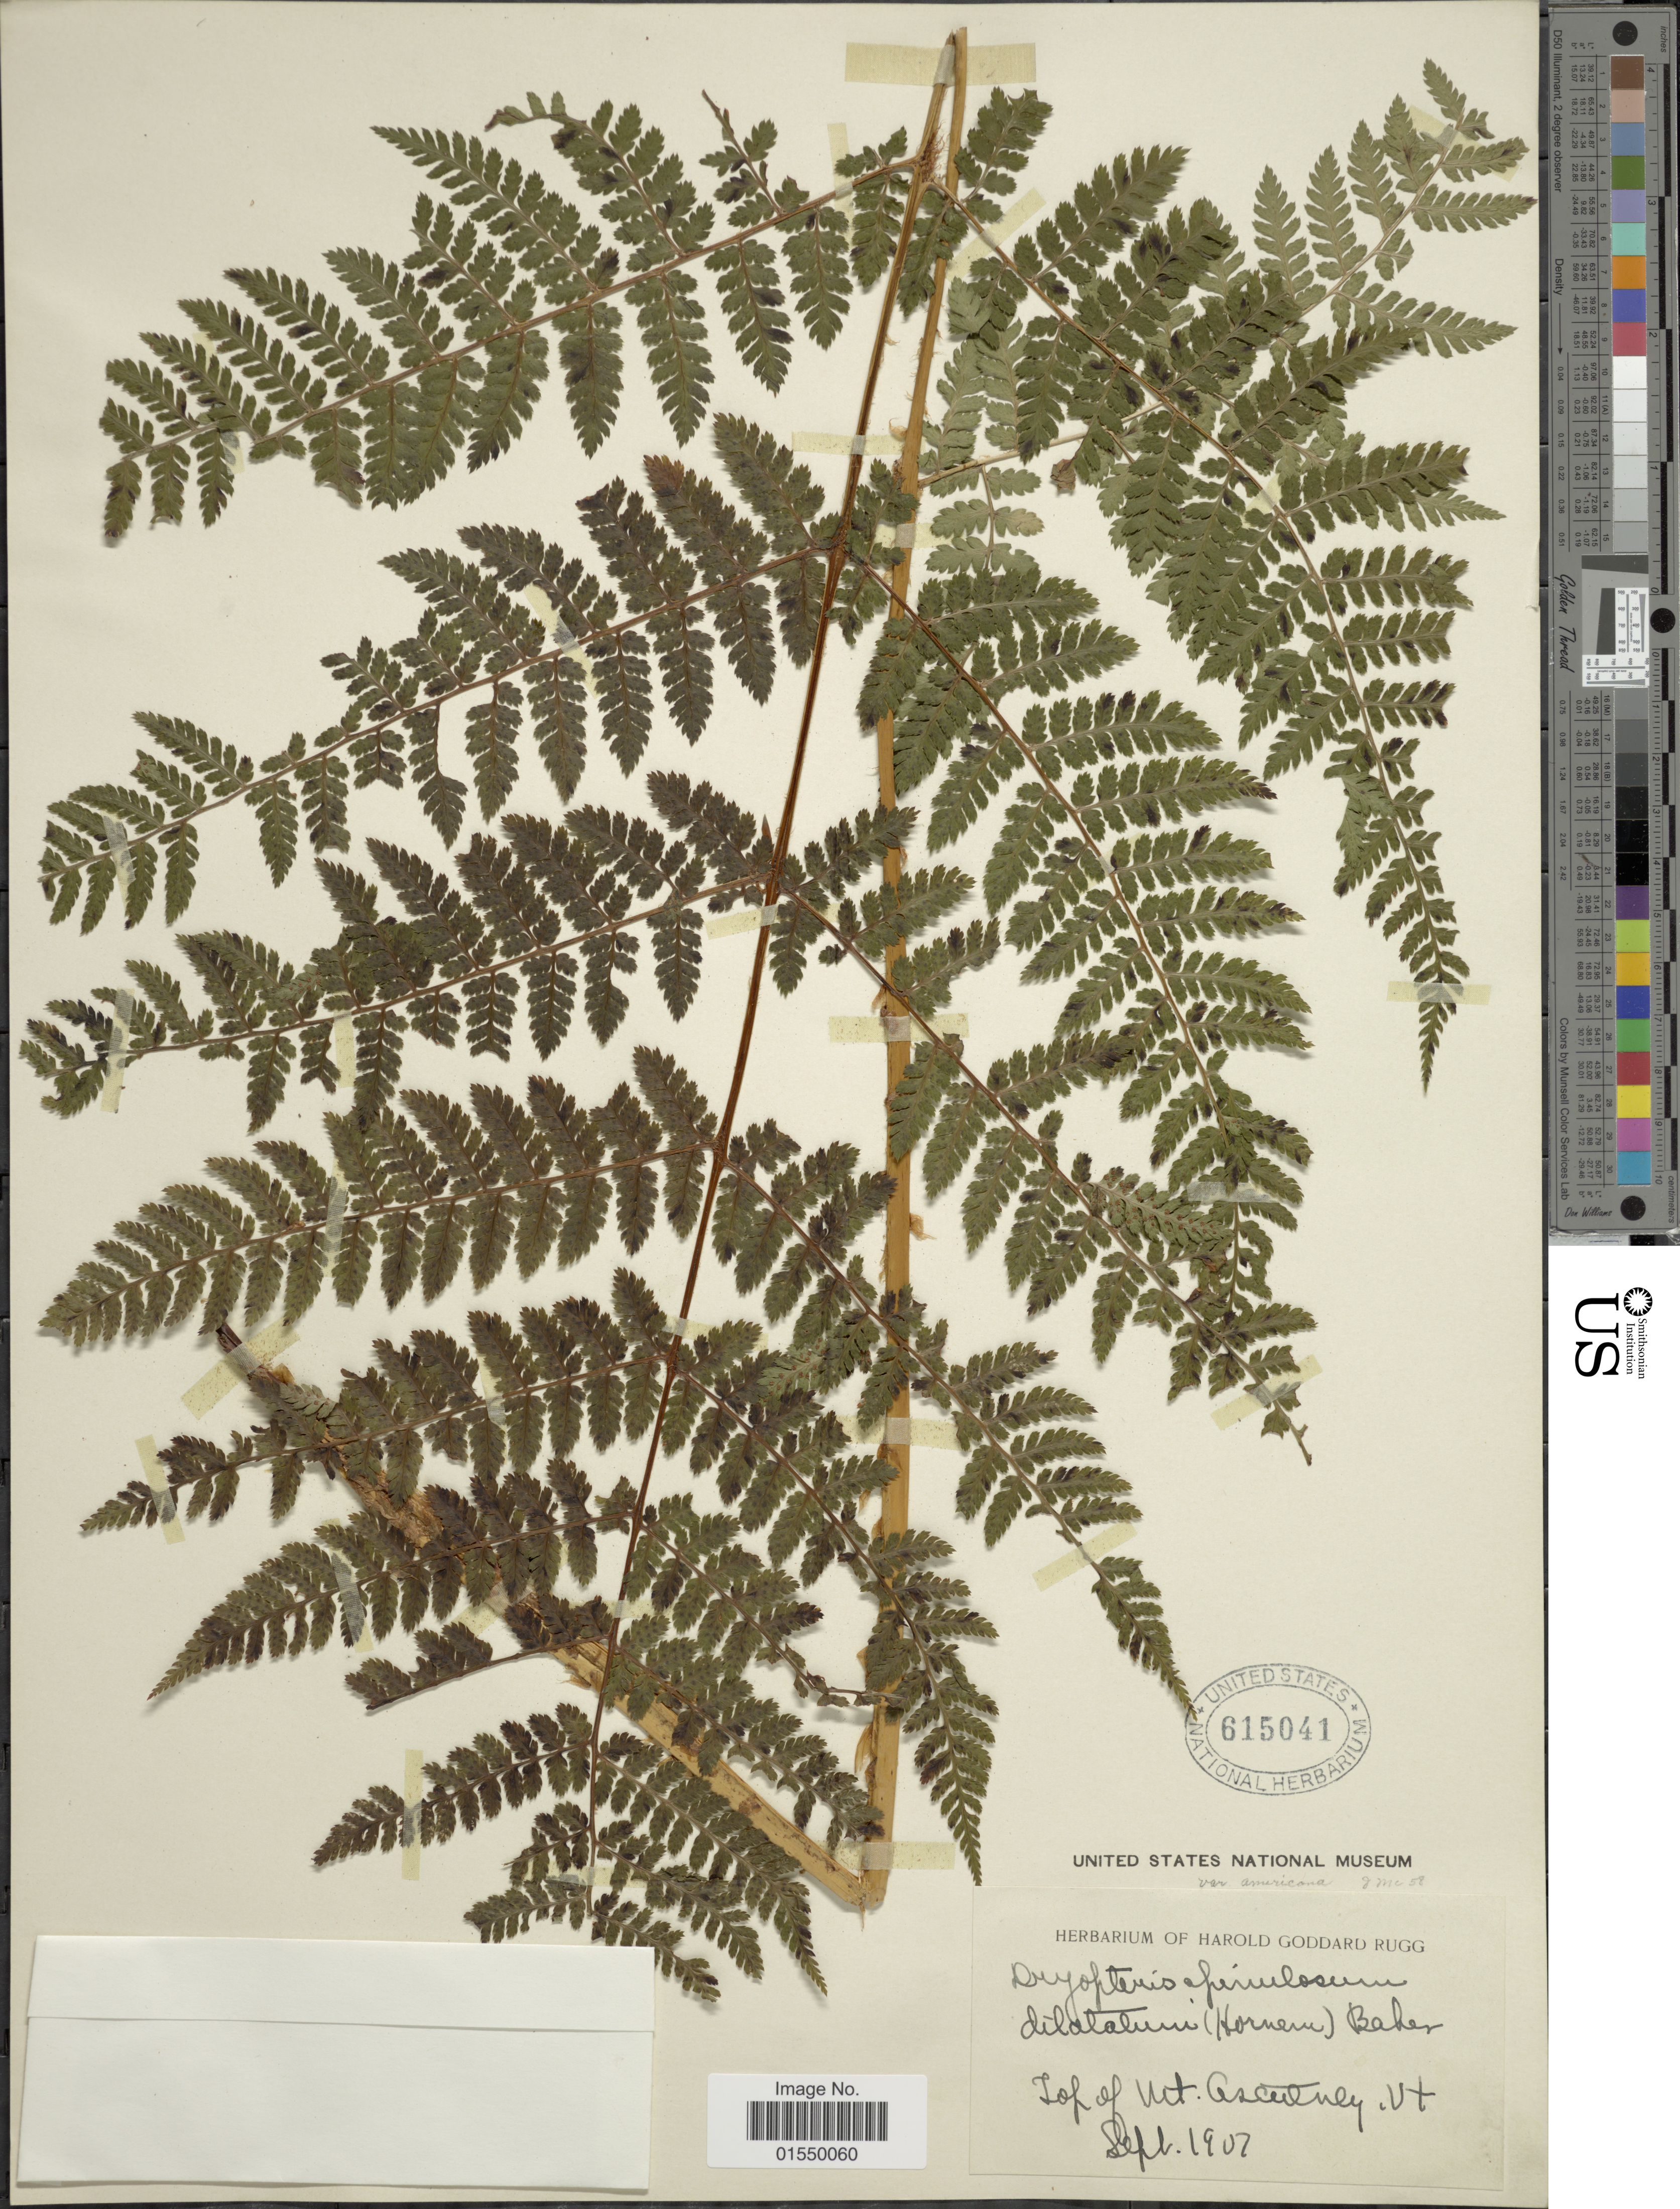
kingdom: Plantae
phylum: Tracheophyta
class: Polypodiopsida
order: Polypodiales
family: Dryopteridaceae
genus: Dryopteris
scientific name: Dryopteris campyloptera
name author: Clarkson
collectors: ex herb. Harold Goddard Rugg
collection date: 1907-09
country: United States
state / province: Vermont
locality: Top of Mt. Aseutney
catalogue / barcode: US 615041